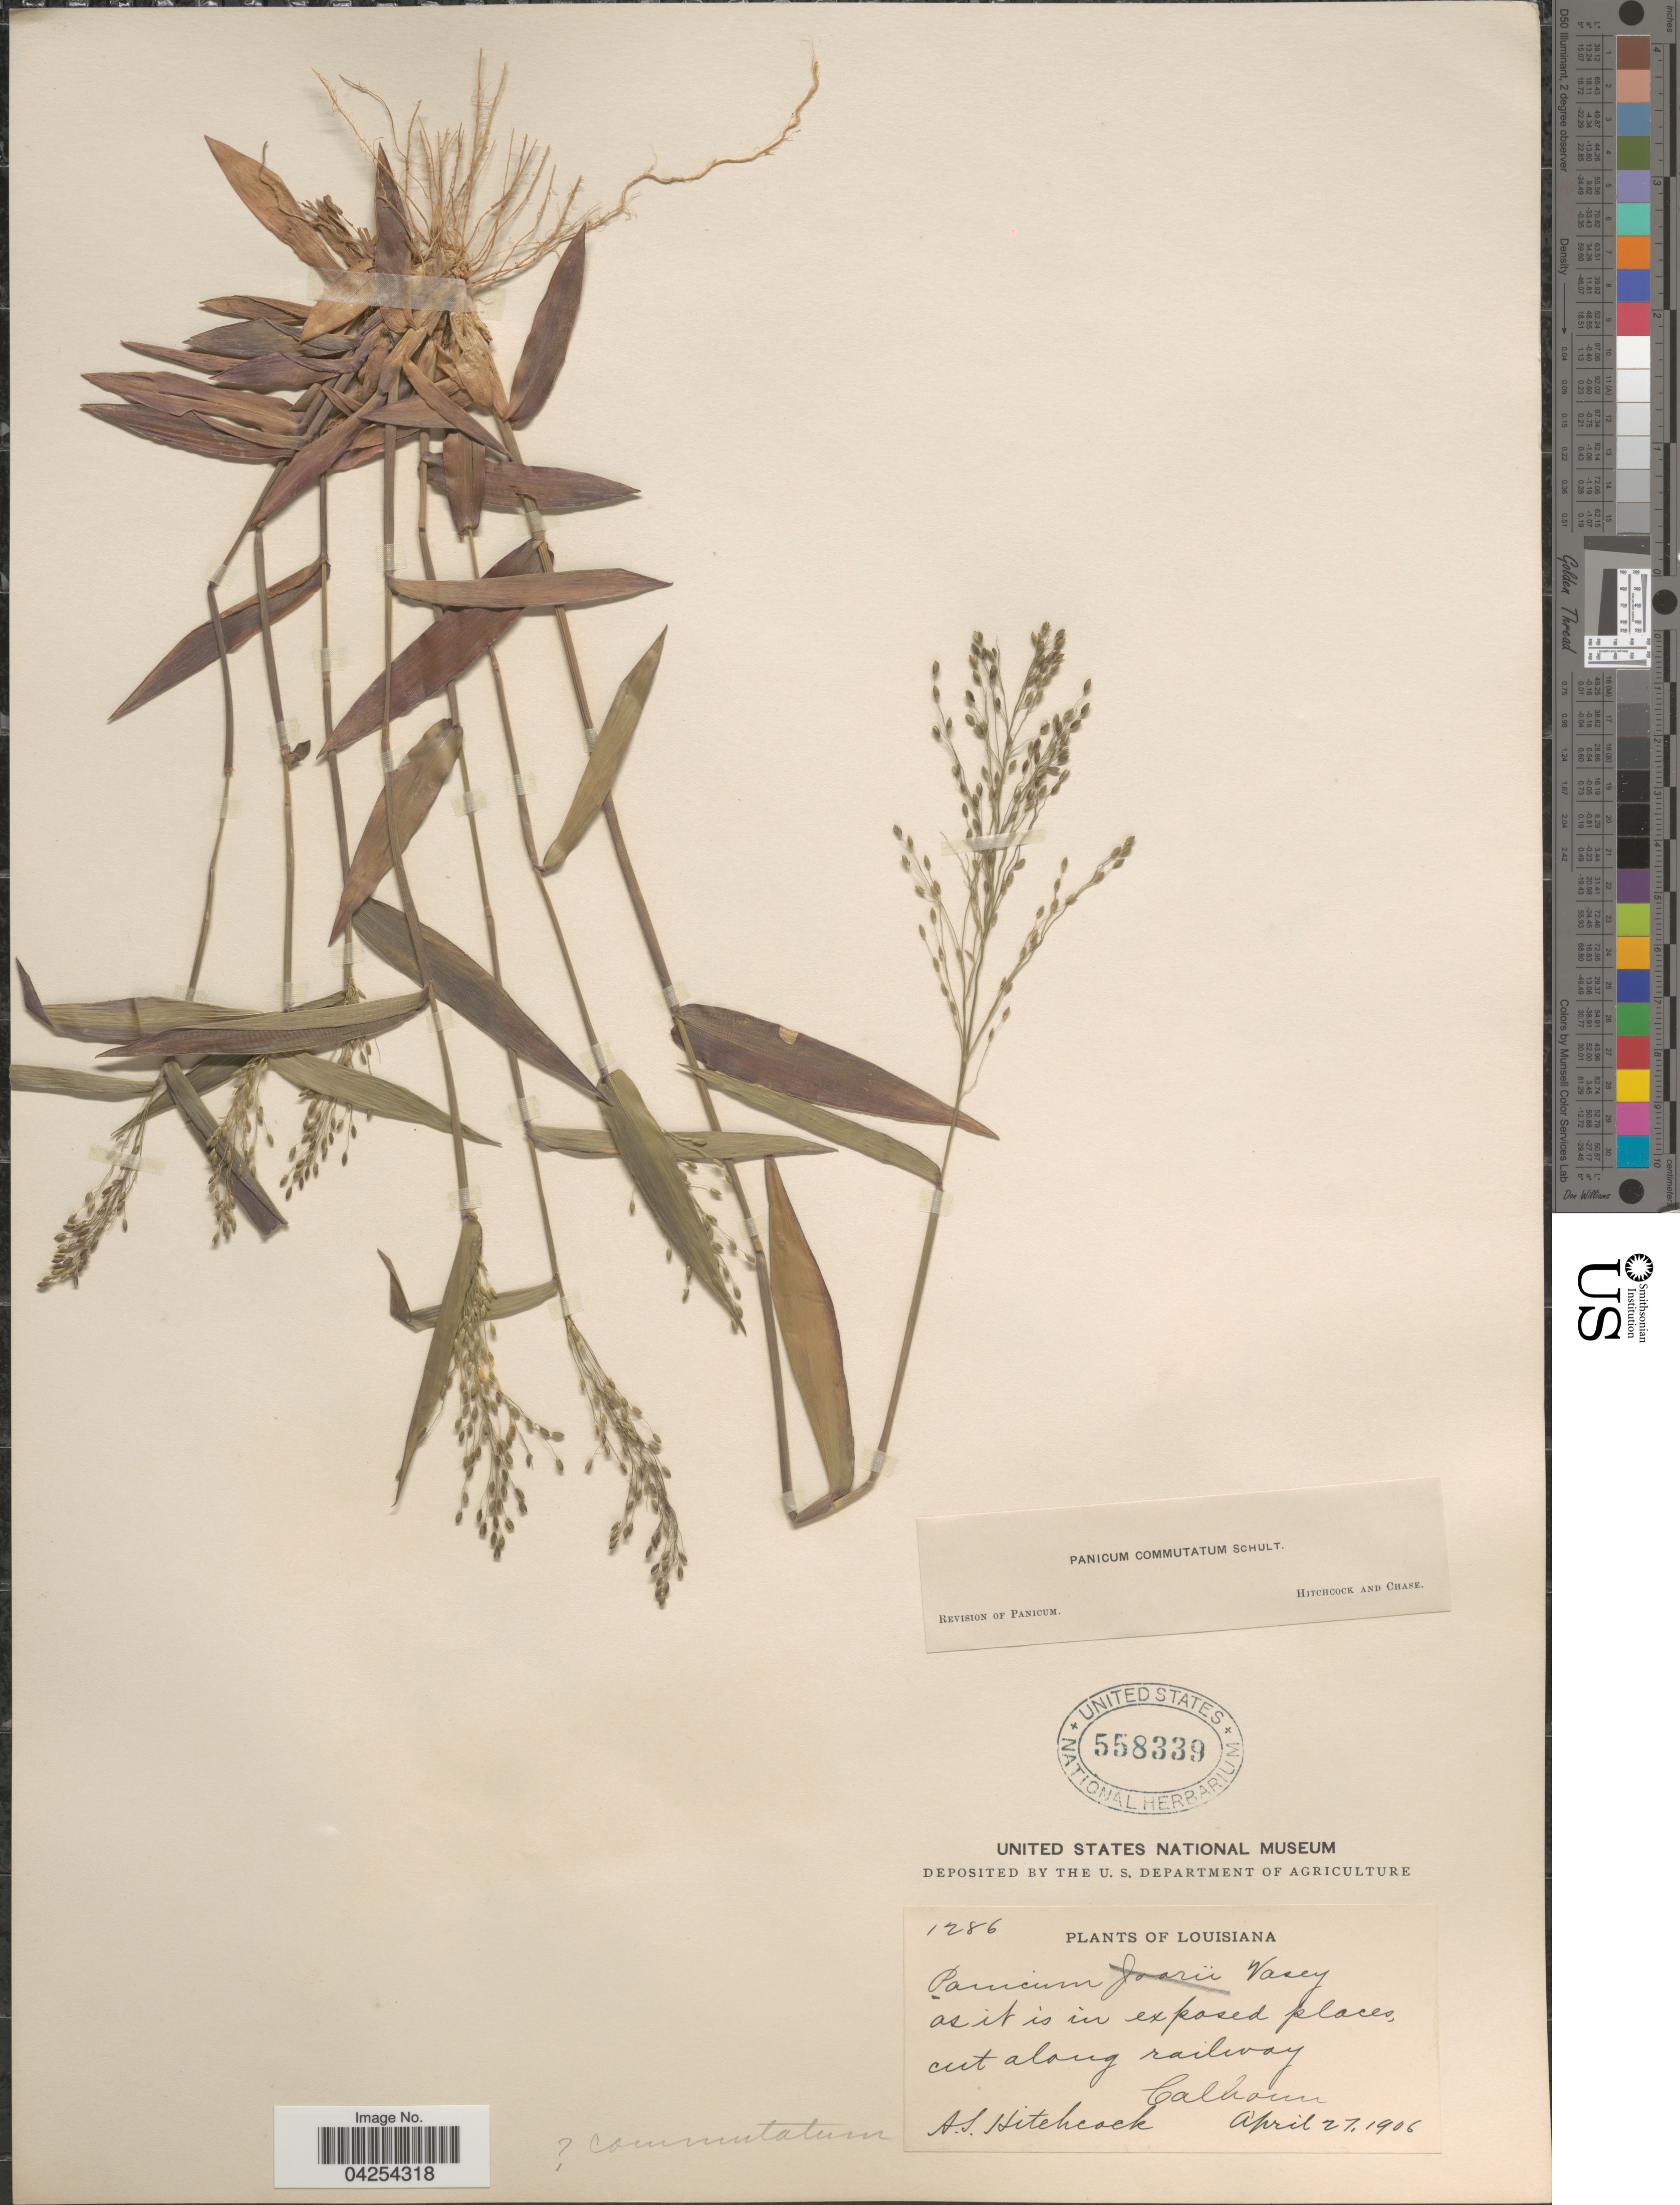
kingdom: Plantae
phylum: Tracheophyta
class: Liliopsida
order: Poales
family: Poaceae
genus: Dichanthelium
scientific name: Dichanthelium commutatum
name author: (Schult.) Gould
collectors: A. S. Hitchcock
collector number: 1286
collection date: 1906-04-27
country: United States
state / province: Louisiana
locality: Calhoun.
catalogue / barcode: US 558339